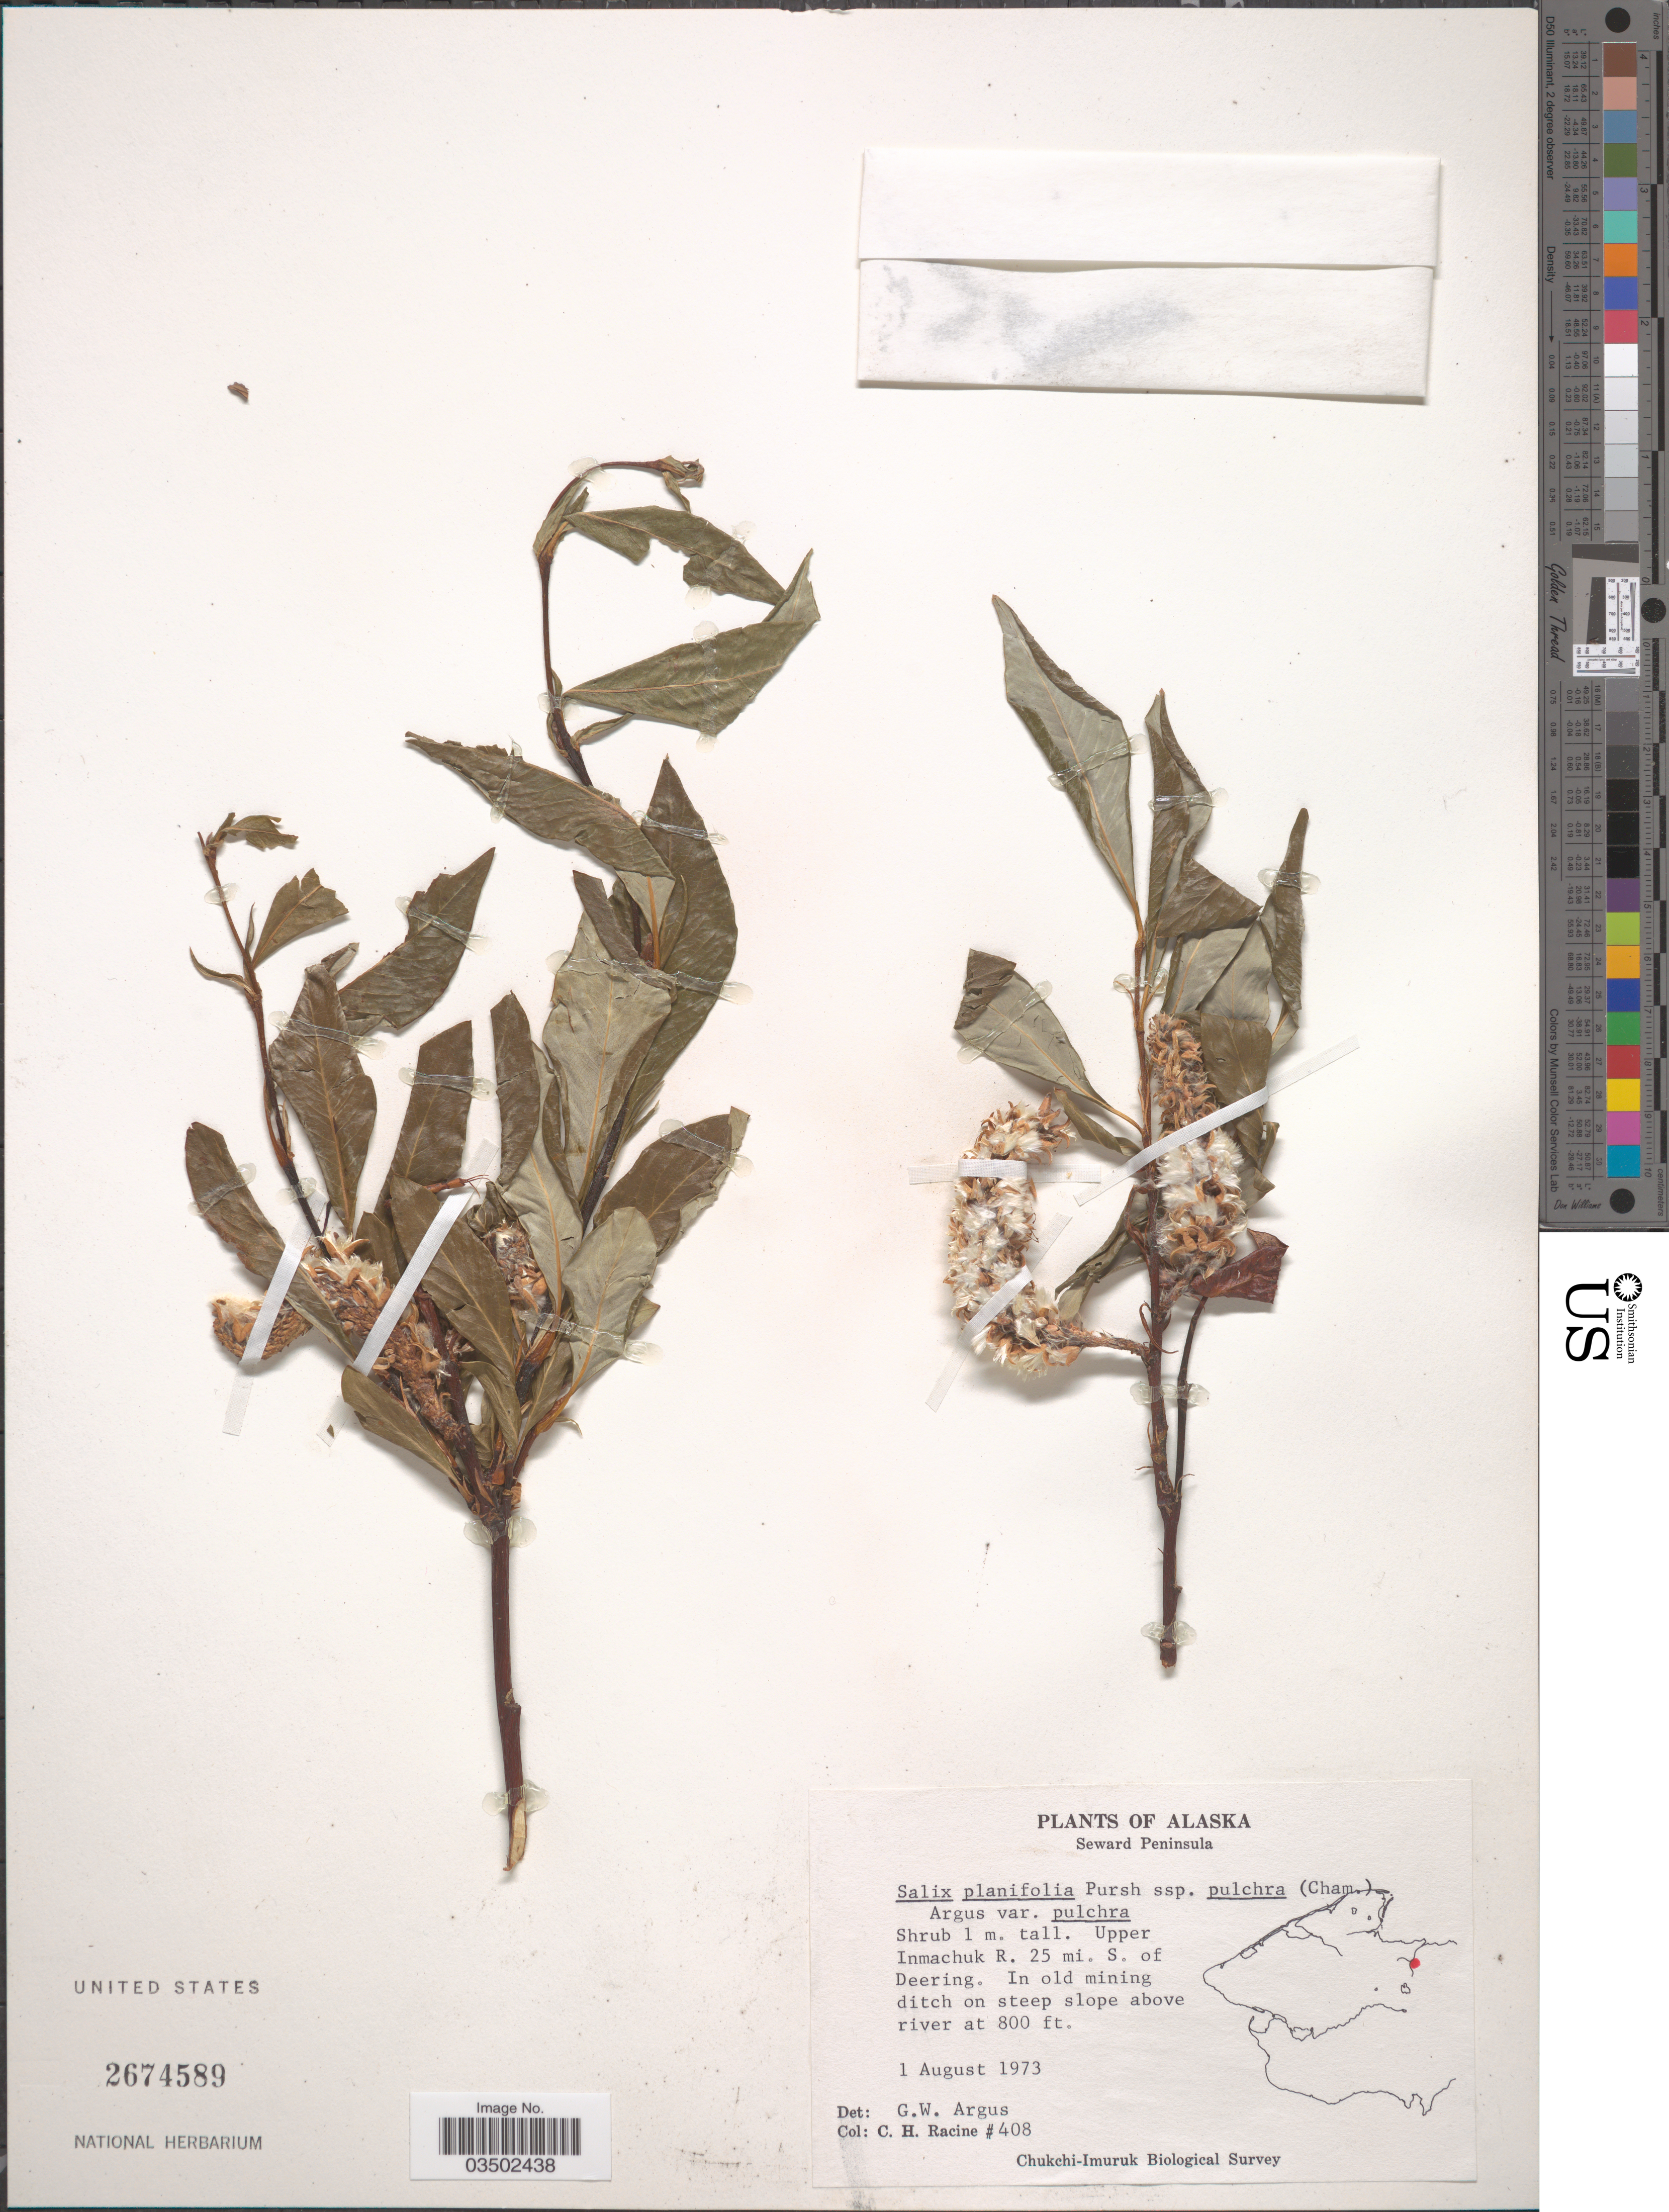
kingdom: Plantae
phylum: Tracheophyta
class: Magnoliopsida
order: Malpighiales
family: Salicaceae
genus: Salix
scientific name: Salix planifolia var. pennata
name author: (C.R. Ball) C.R. Ball ex Dutilly et al.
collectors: C. Racine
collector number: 408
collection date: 1973-08-01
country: United States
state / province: Alaska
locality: Seward Peninsula. Upper Inmachuk R. 25 mi. S. of Deering. In old mining ditch on steep slope above river.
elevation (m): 244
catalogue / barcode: US 2674589